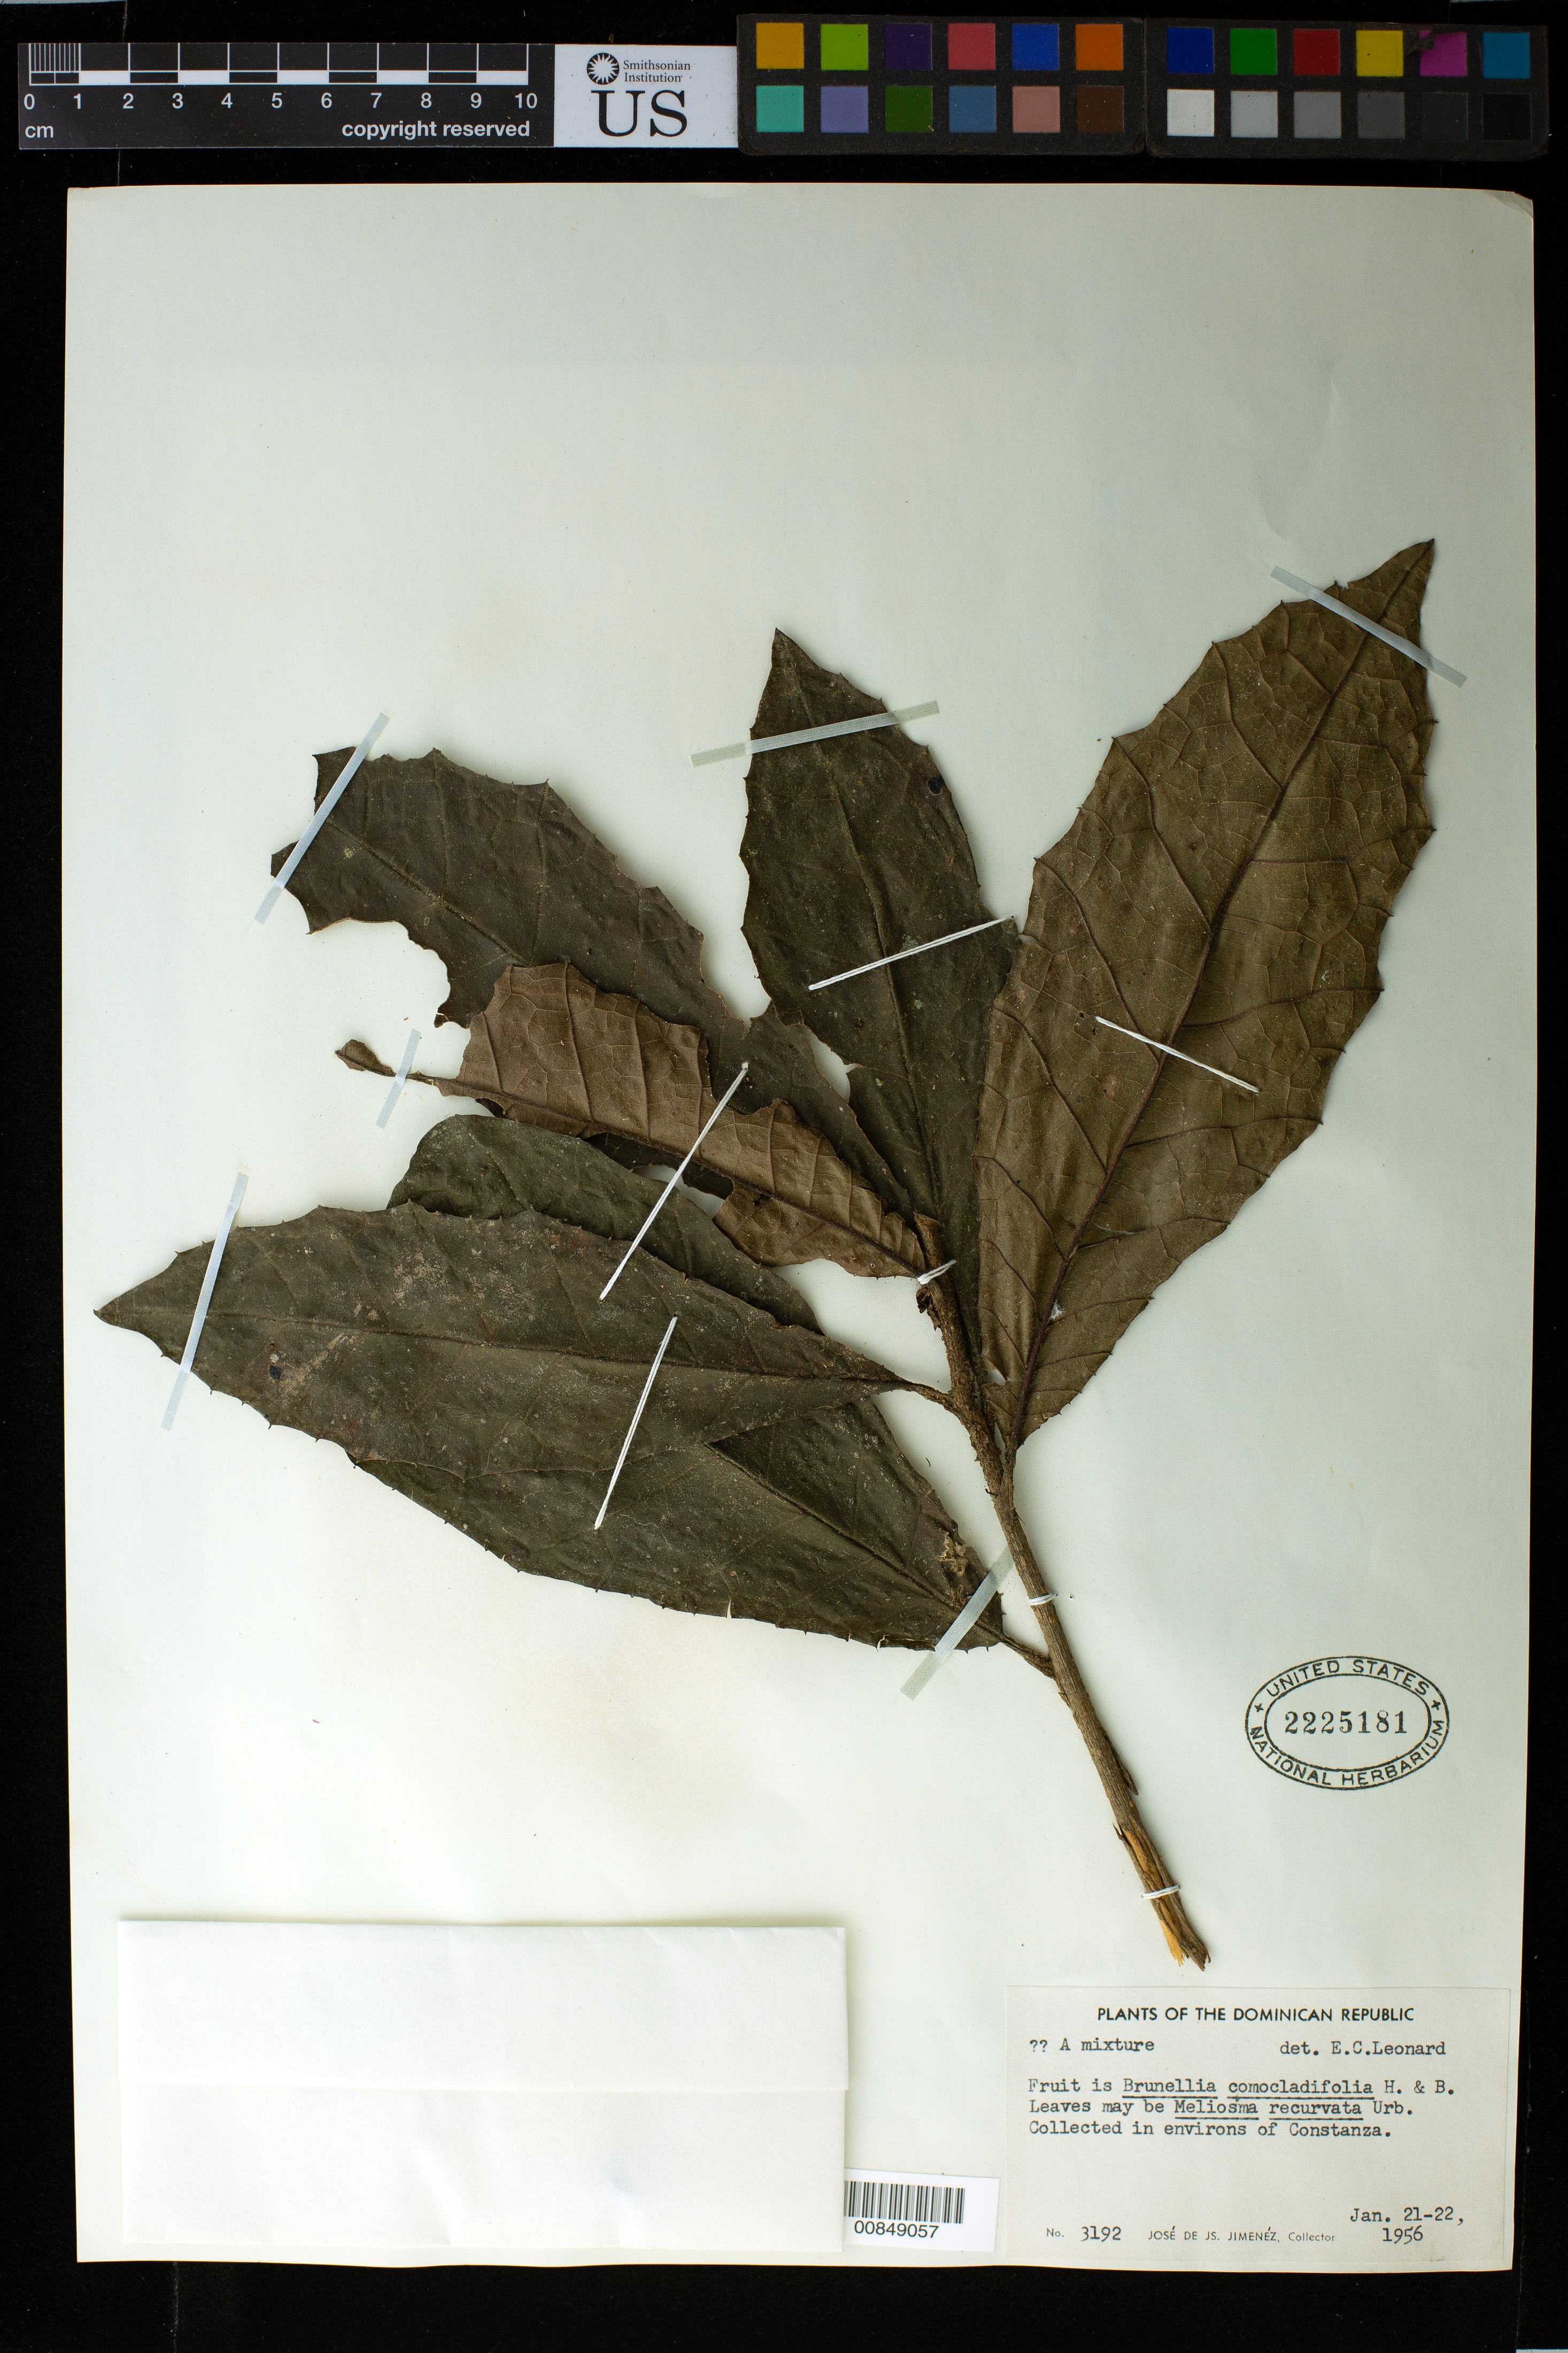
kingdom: Plantae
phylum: Tracheophyta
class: Magnoliopsida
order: Proteales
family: Sabiaceae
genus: Meliosma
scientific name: Meliosma recurvata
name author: Urb.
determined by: Leonard, Emery C., (US)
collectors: J. J. Jiménez Almonte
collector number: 3192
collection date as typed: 21 Jan 1956 to 22 Jan 1956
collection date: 1956-01-21/1956-01-22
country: Dominican Republic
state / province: La Vega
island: Hispaniola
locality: In environs of Constanza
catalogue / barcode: US 2225181